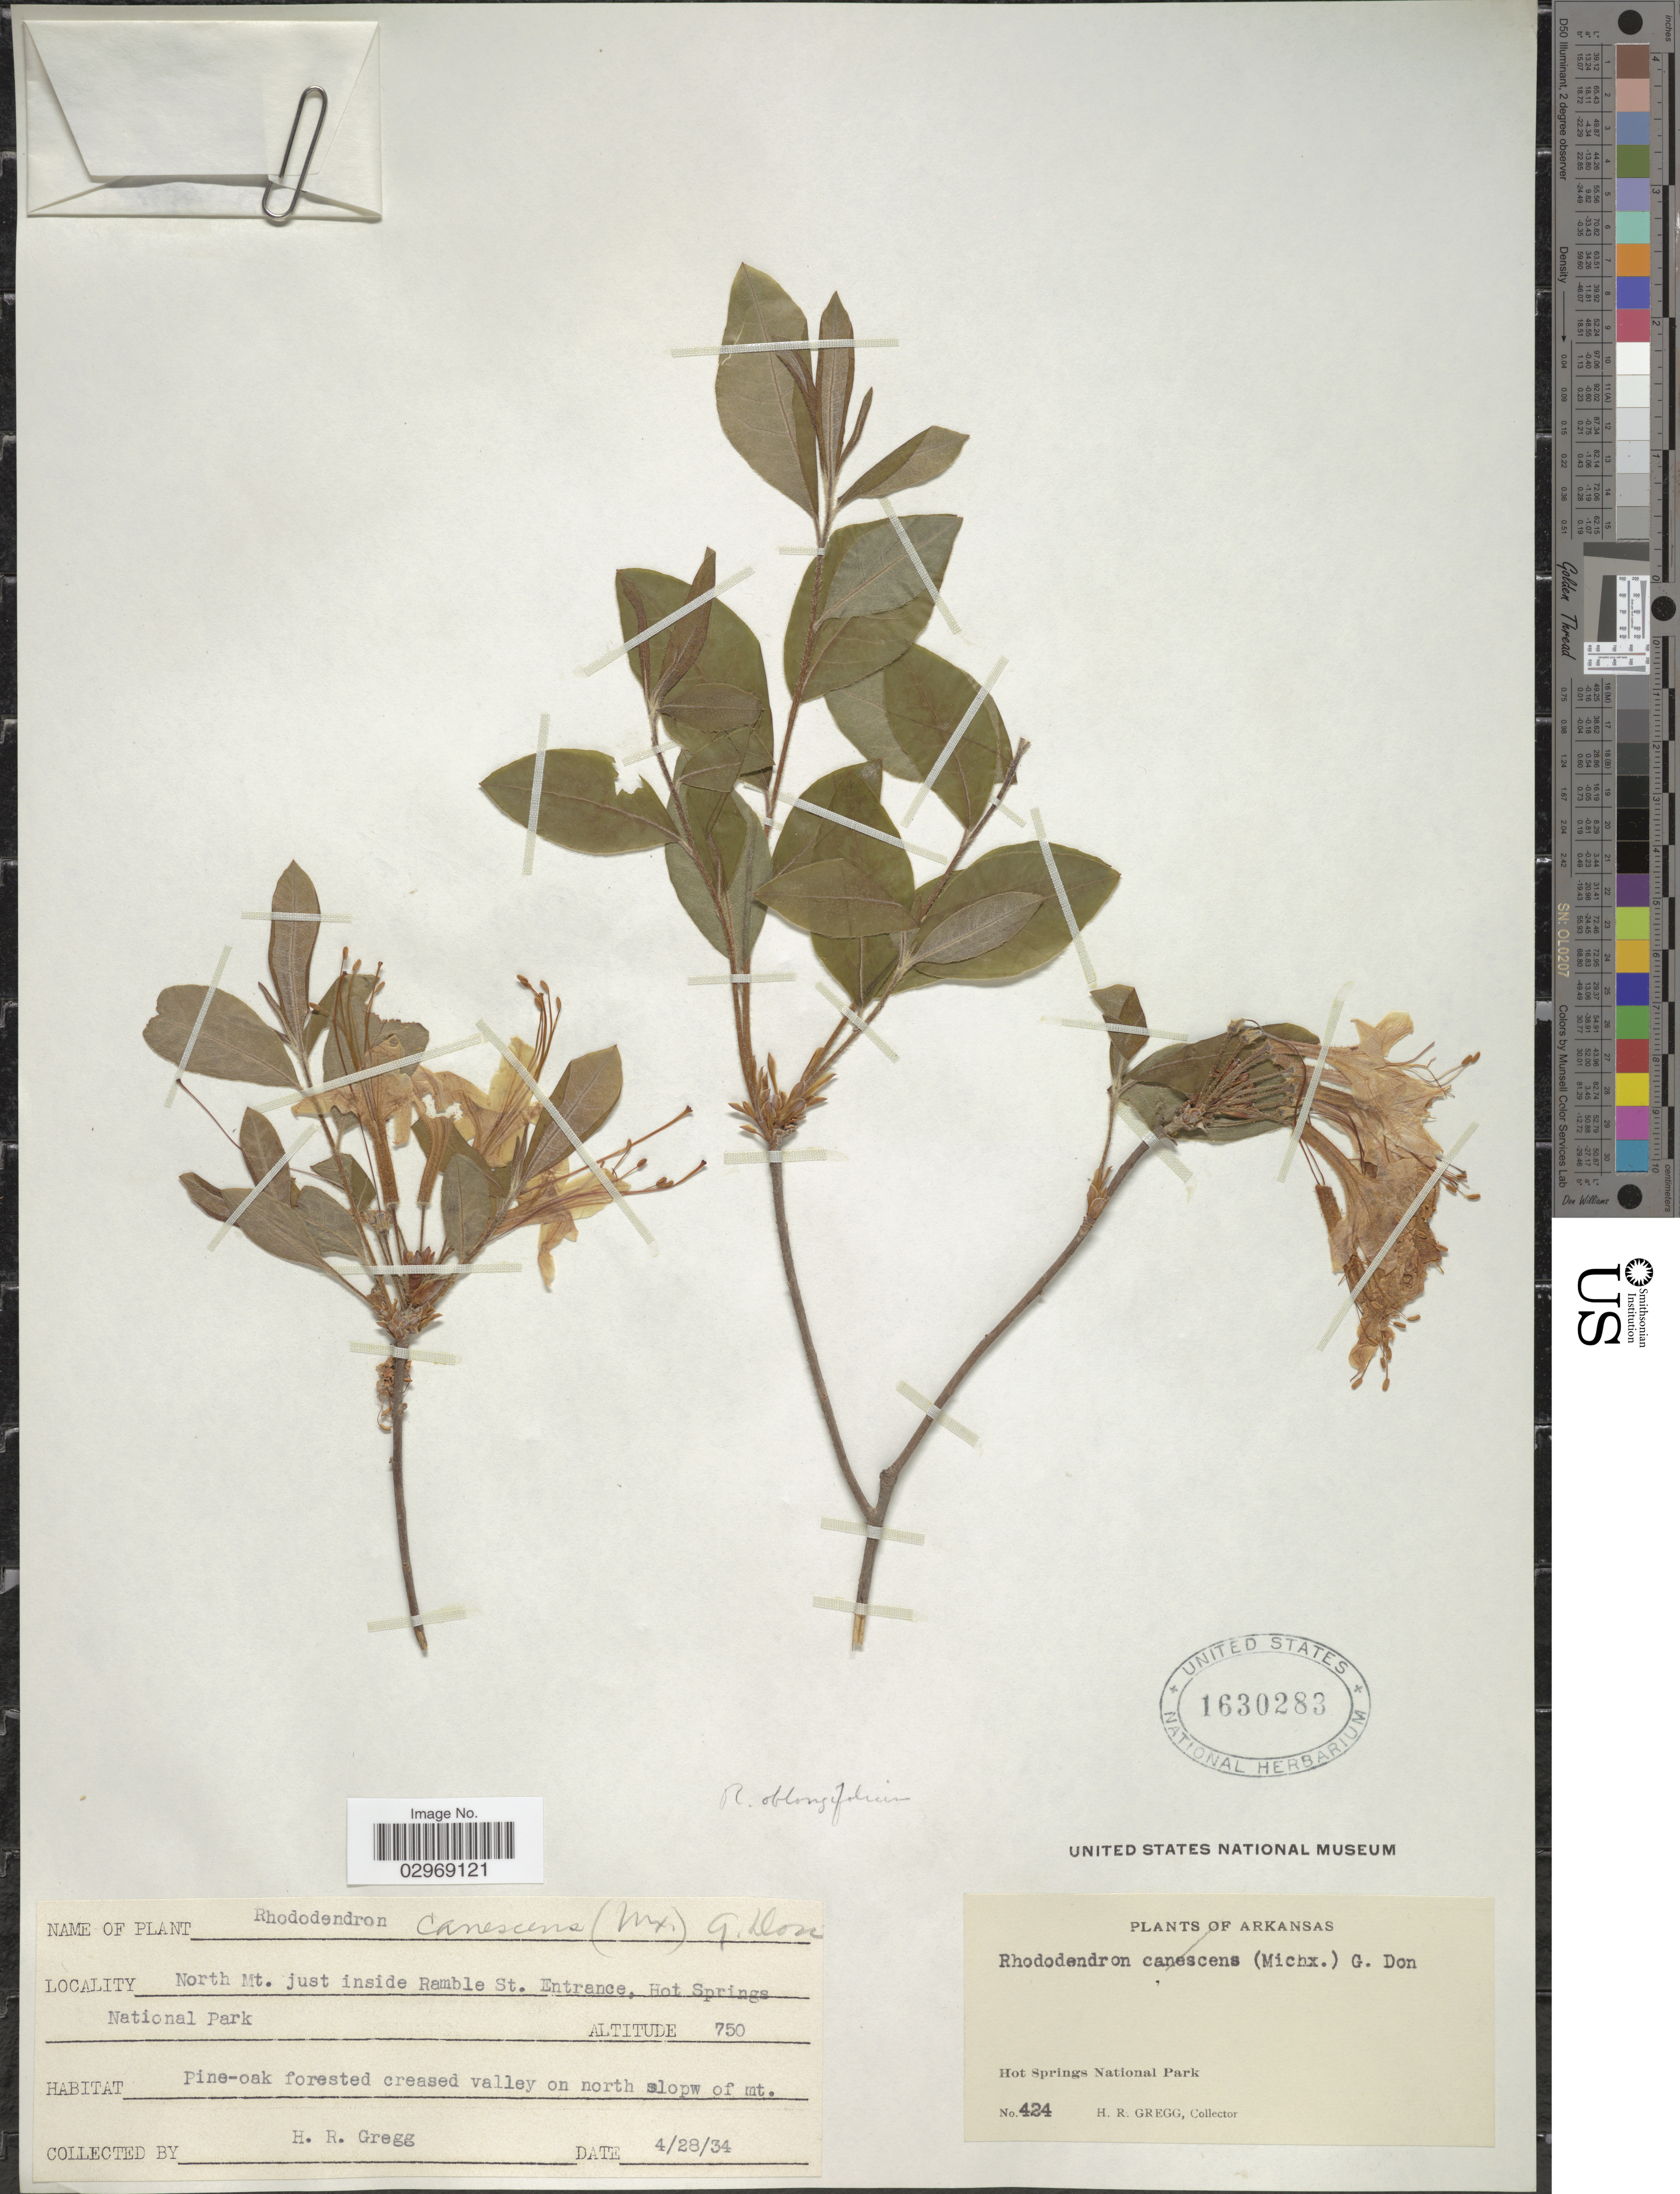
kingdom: Plantae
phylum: Tracheophyta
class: Magnoliopsida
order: Ericales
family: Ericaceae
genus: Rhododendron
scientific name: Rhododendron oblongifolium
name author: (Small) Millais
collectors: H. Gregg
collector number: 424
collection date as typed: Transcribed d/m/y: 28/4/34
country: United States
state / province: Arkansas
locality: Hot Springs National Park. North Mt. just inside Ramble St. Entrance. Pine-oak forested creased valley on north slope of mt.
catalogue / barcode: US 1630283